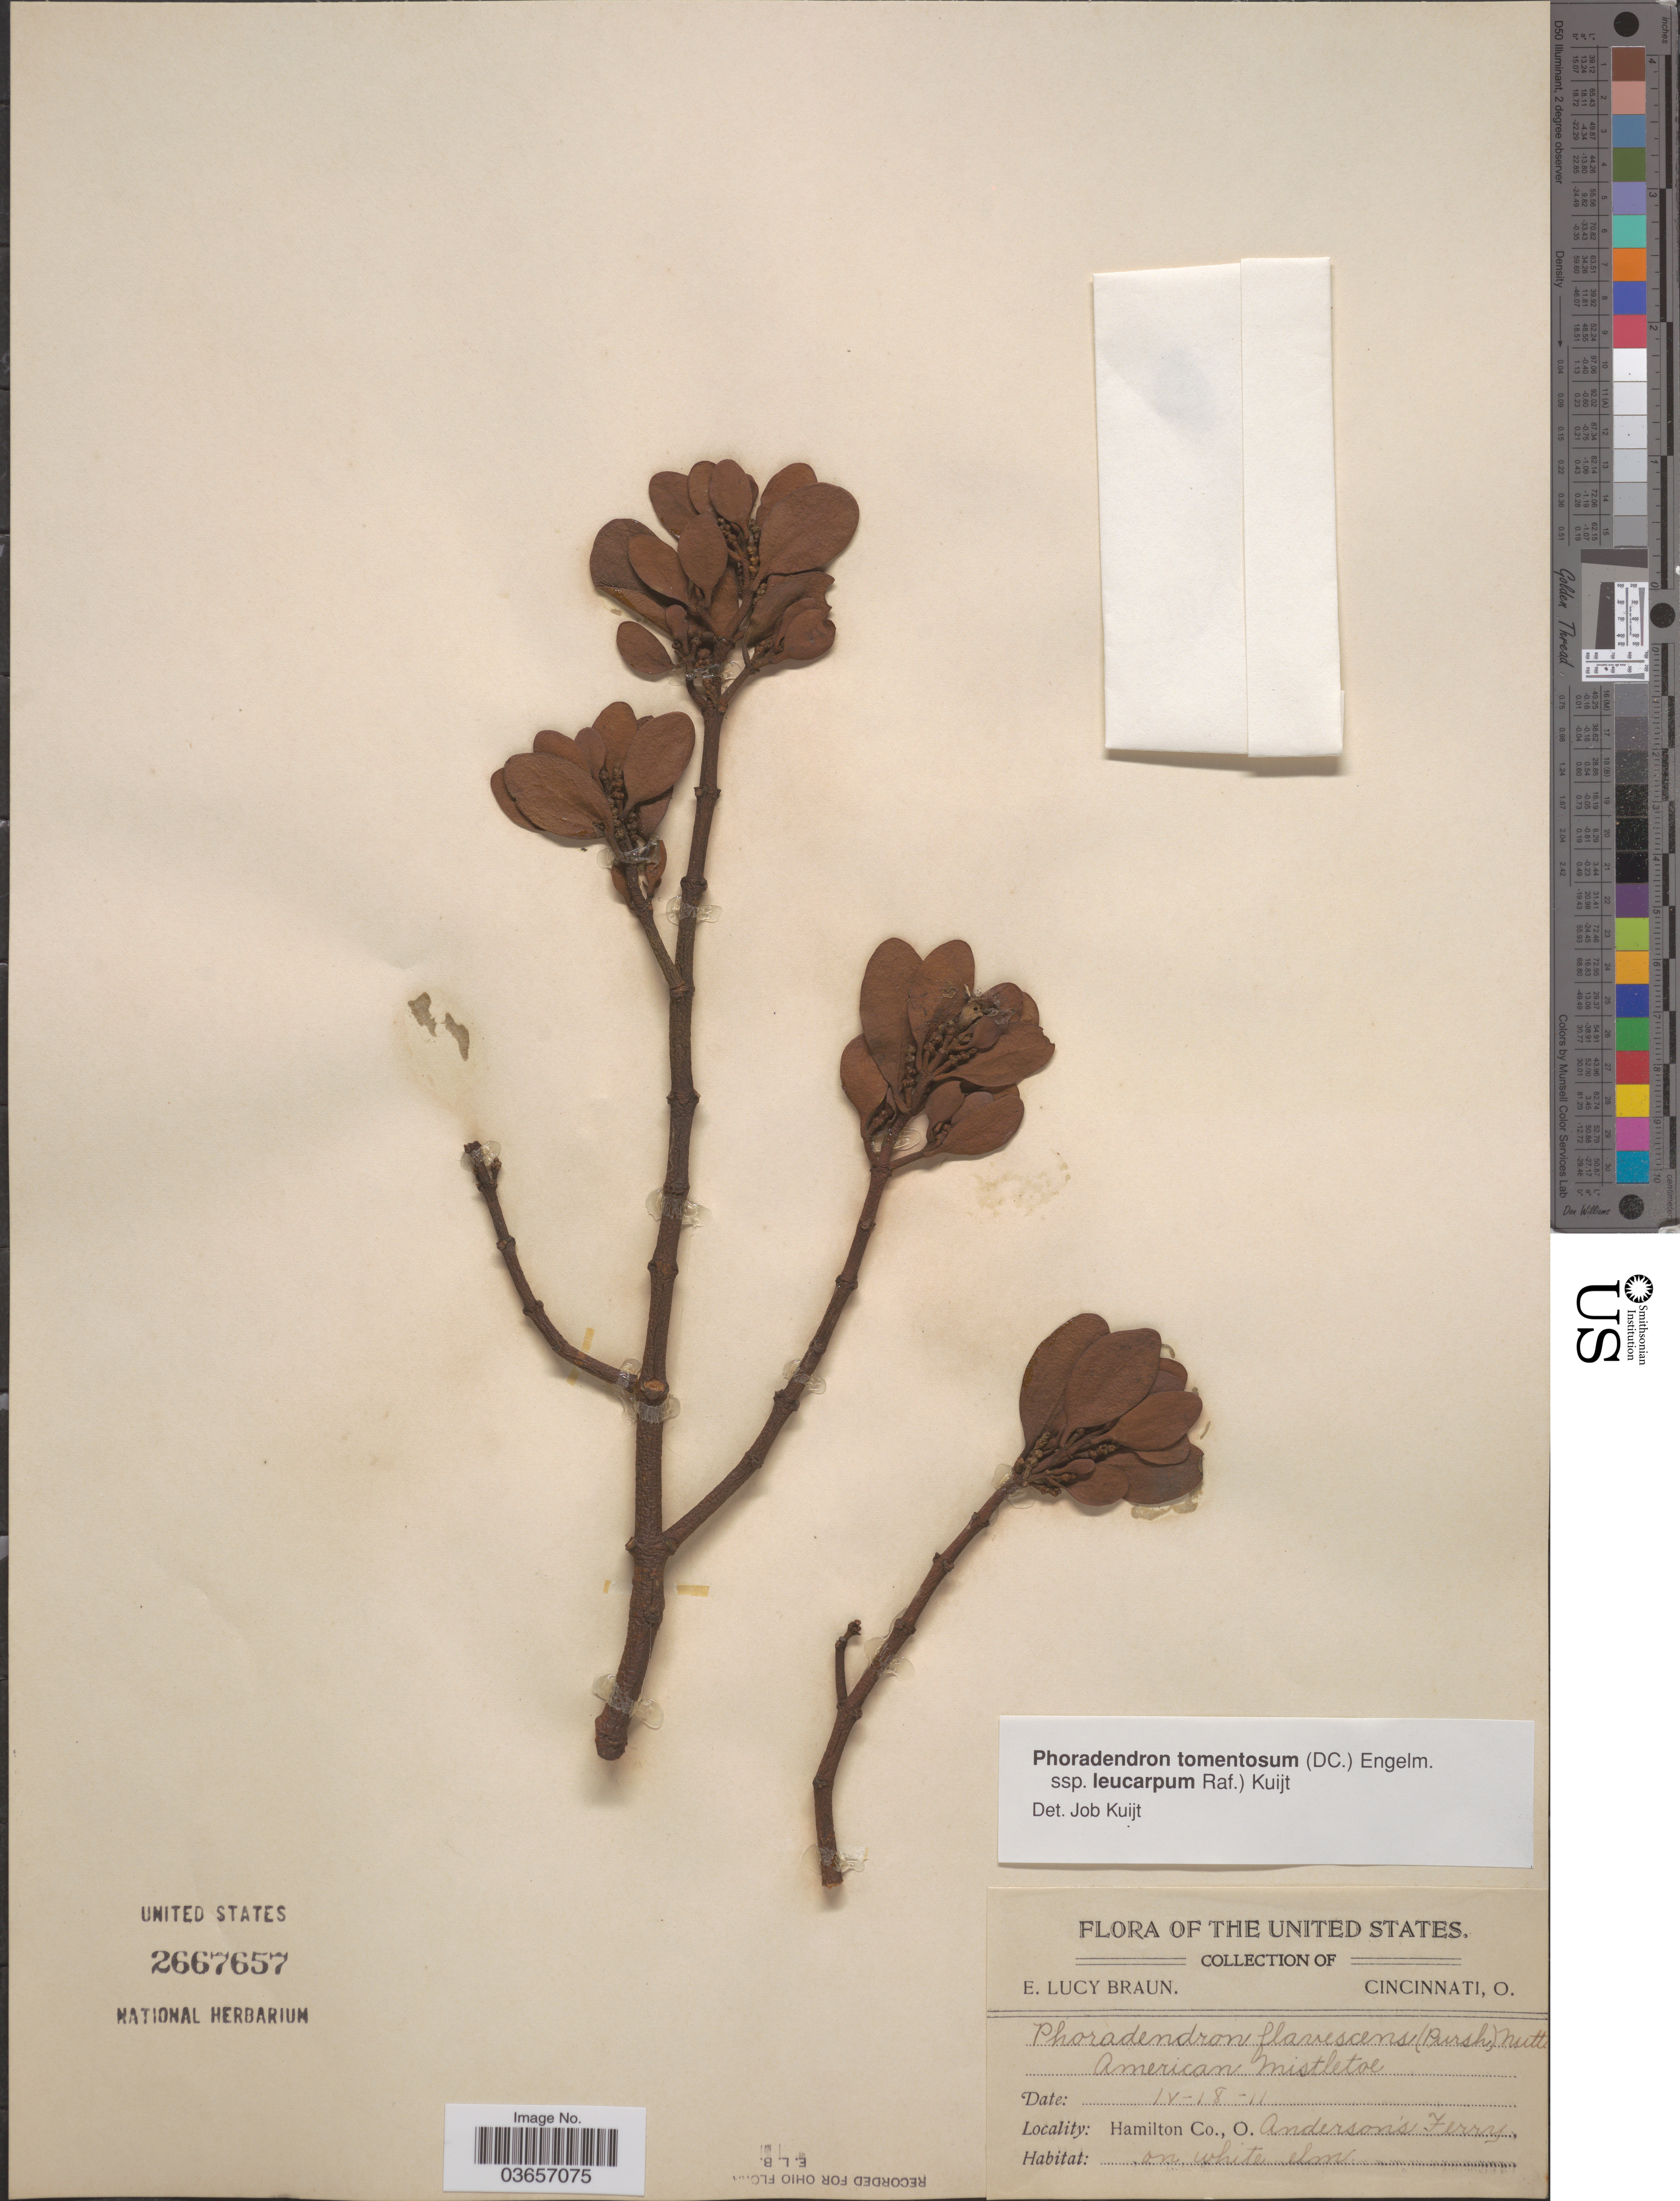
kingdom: Plantae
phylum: Tracheophyta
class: Magnoliopsida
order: Santalales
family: Viscaceae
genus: Phoradendron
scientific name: Phoradendron tomentosum subsp. leucarpum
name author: DC.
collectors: E. L. Braun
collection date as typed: Transcribed d/m/y: 18/4/11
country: United States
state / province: Ohio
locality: Hamilton Co., Anderson's Ferry.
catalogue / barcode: US 2667657